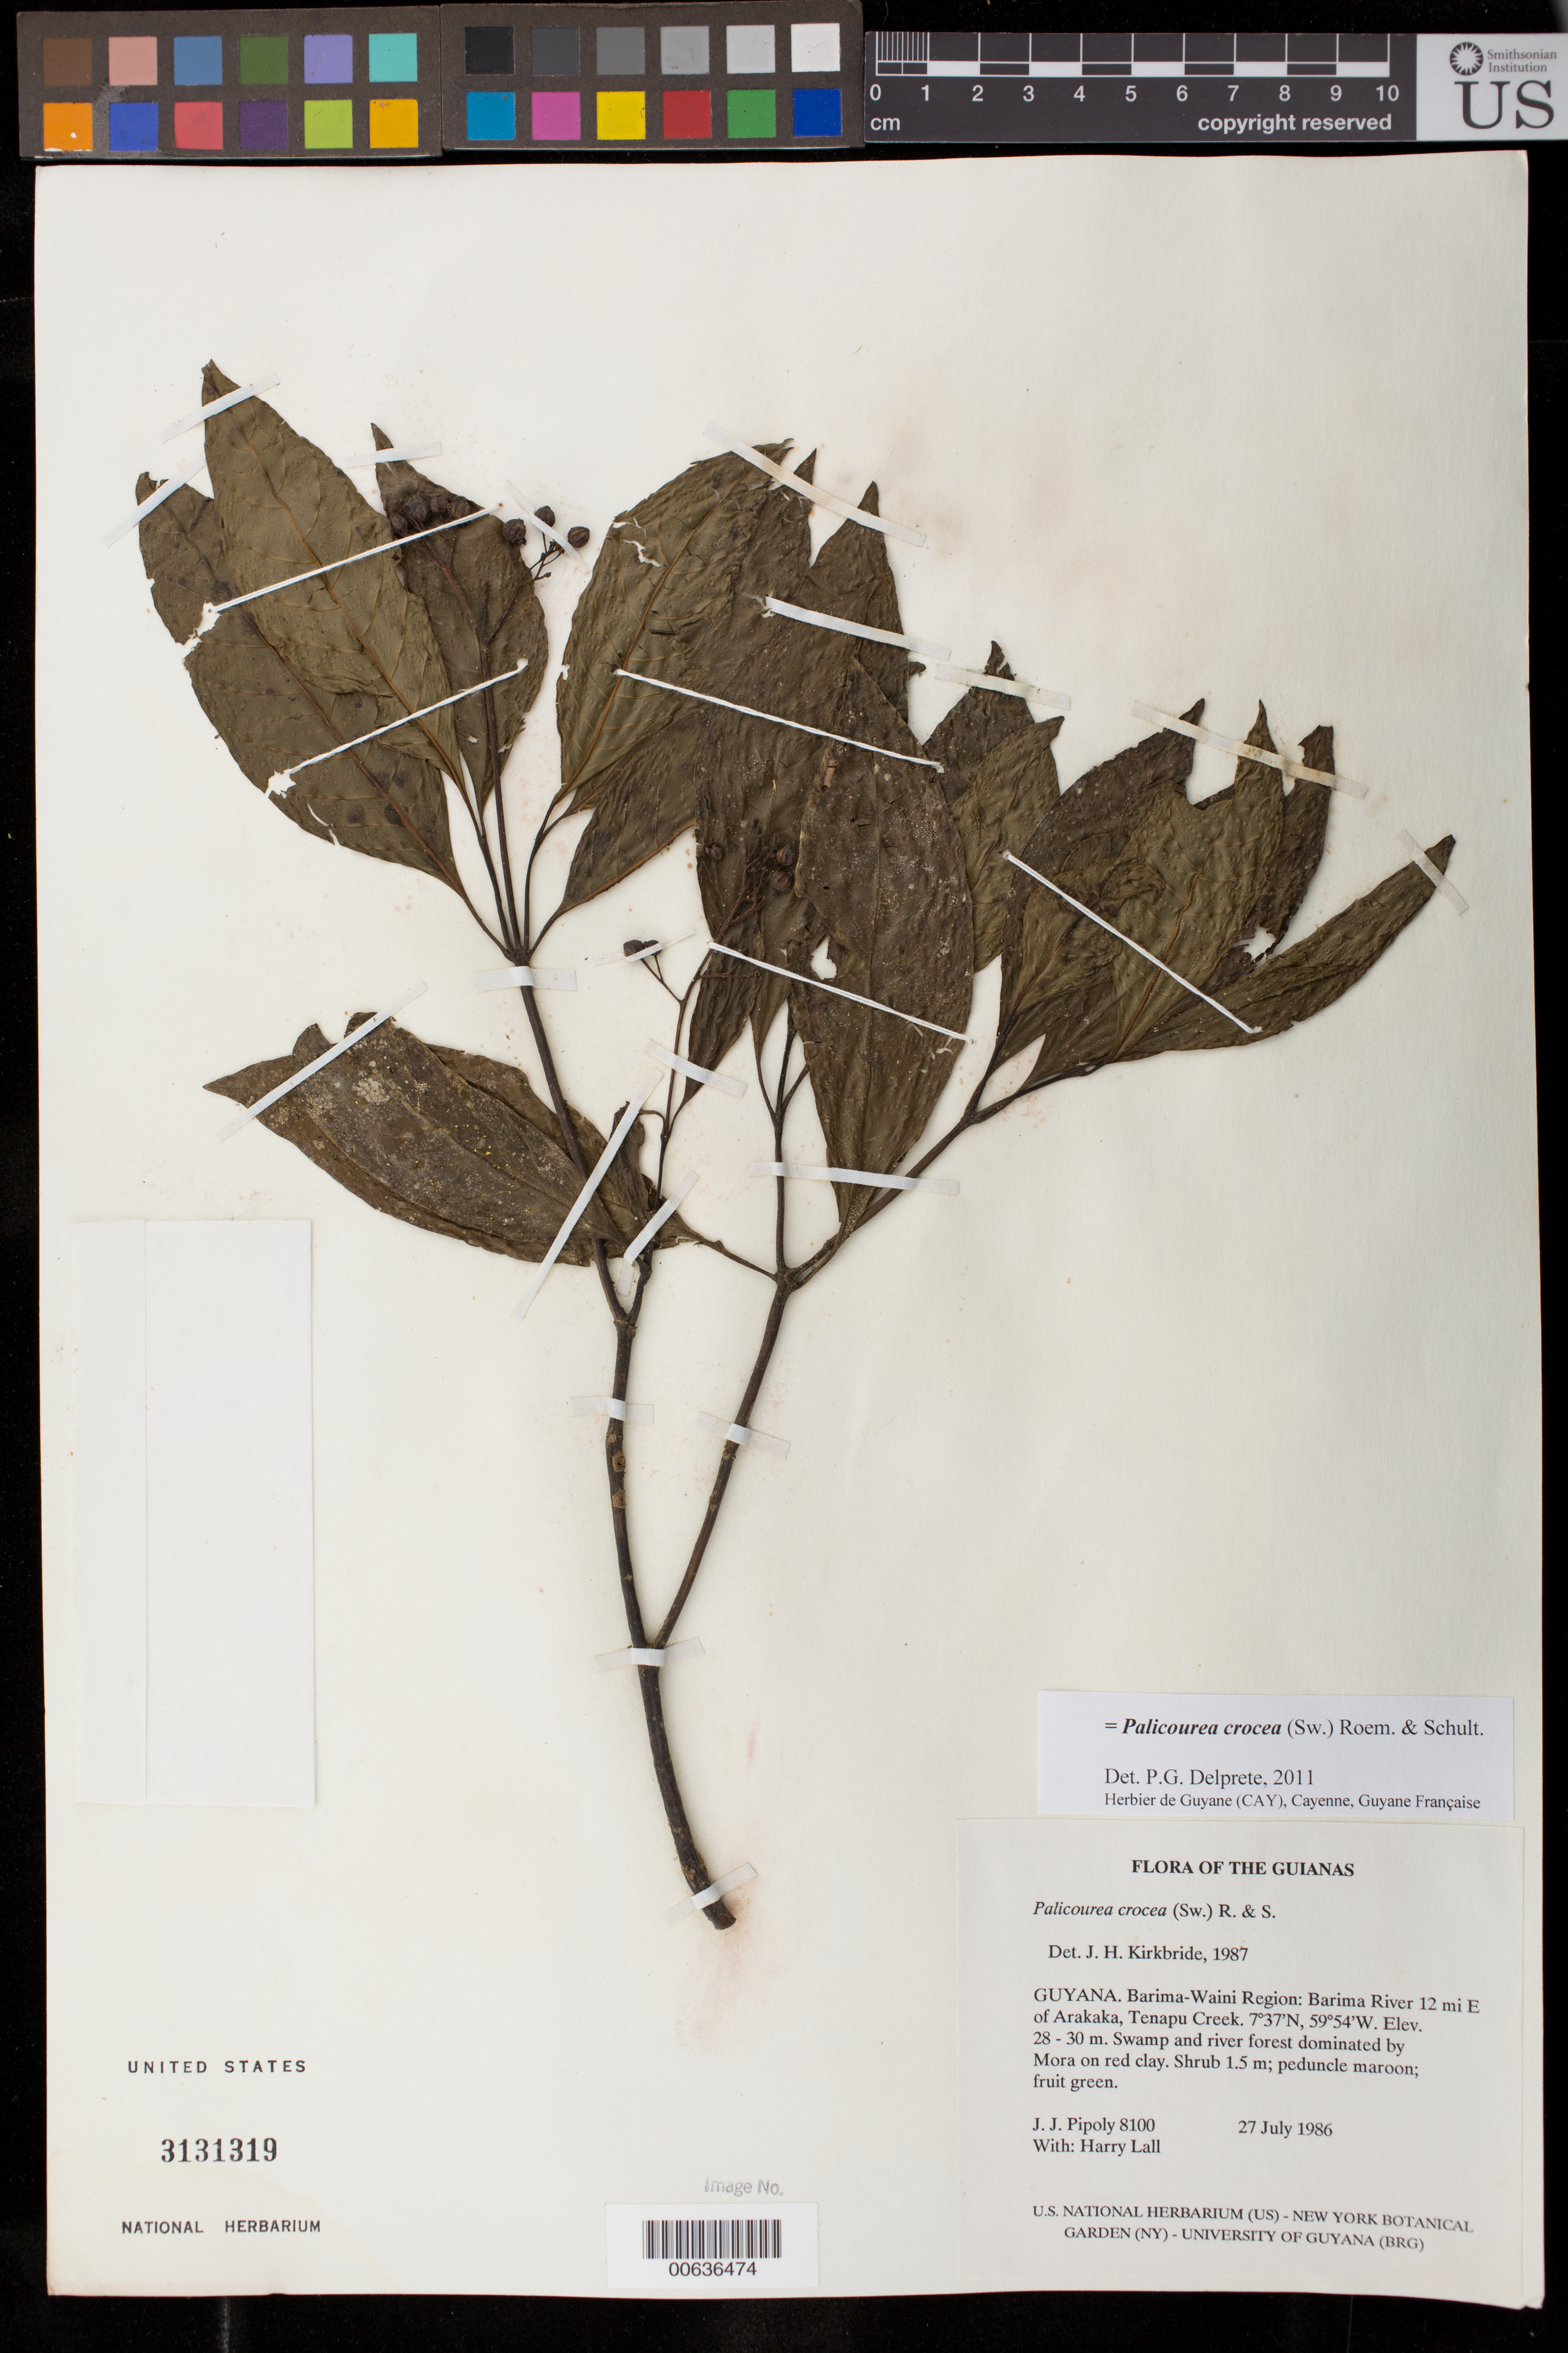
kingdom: Plantae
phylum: Tracheophyta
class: Magnoliopsida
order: Gentianales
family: Rubiaceae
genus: Palicourea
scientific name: Palicourea crocea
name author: (Sw.) Schult.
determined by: Kirkbride, J. H.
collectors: J. J. Pipoly & H. Lall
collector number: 8100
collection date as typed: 27 July 1986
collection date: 1986-07-27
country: Guyana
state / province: Barima-Waini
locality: Barima River 12 mi E of Arakaka, Tenapu Creek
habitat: Swamp and river forest dominated by Mora on red clay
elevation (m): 28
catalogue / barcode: US 3131319